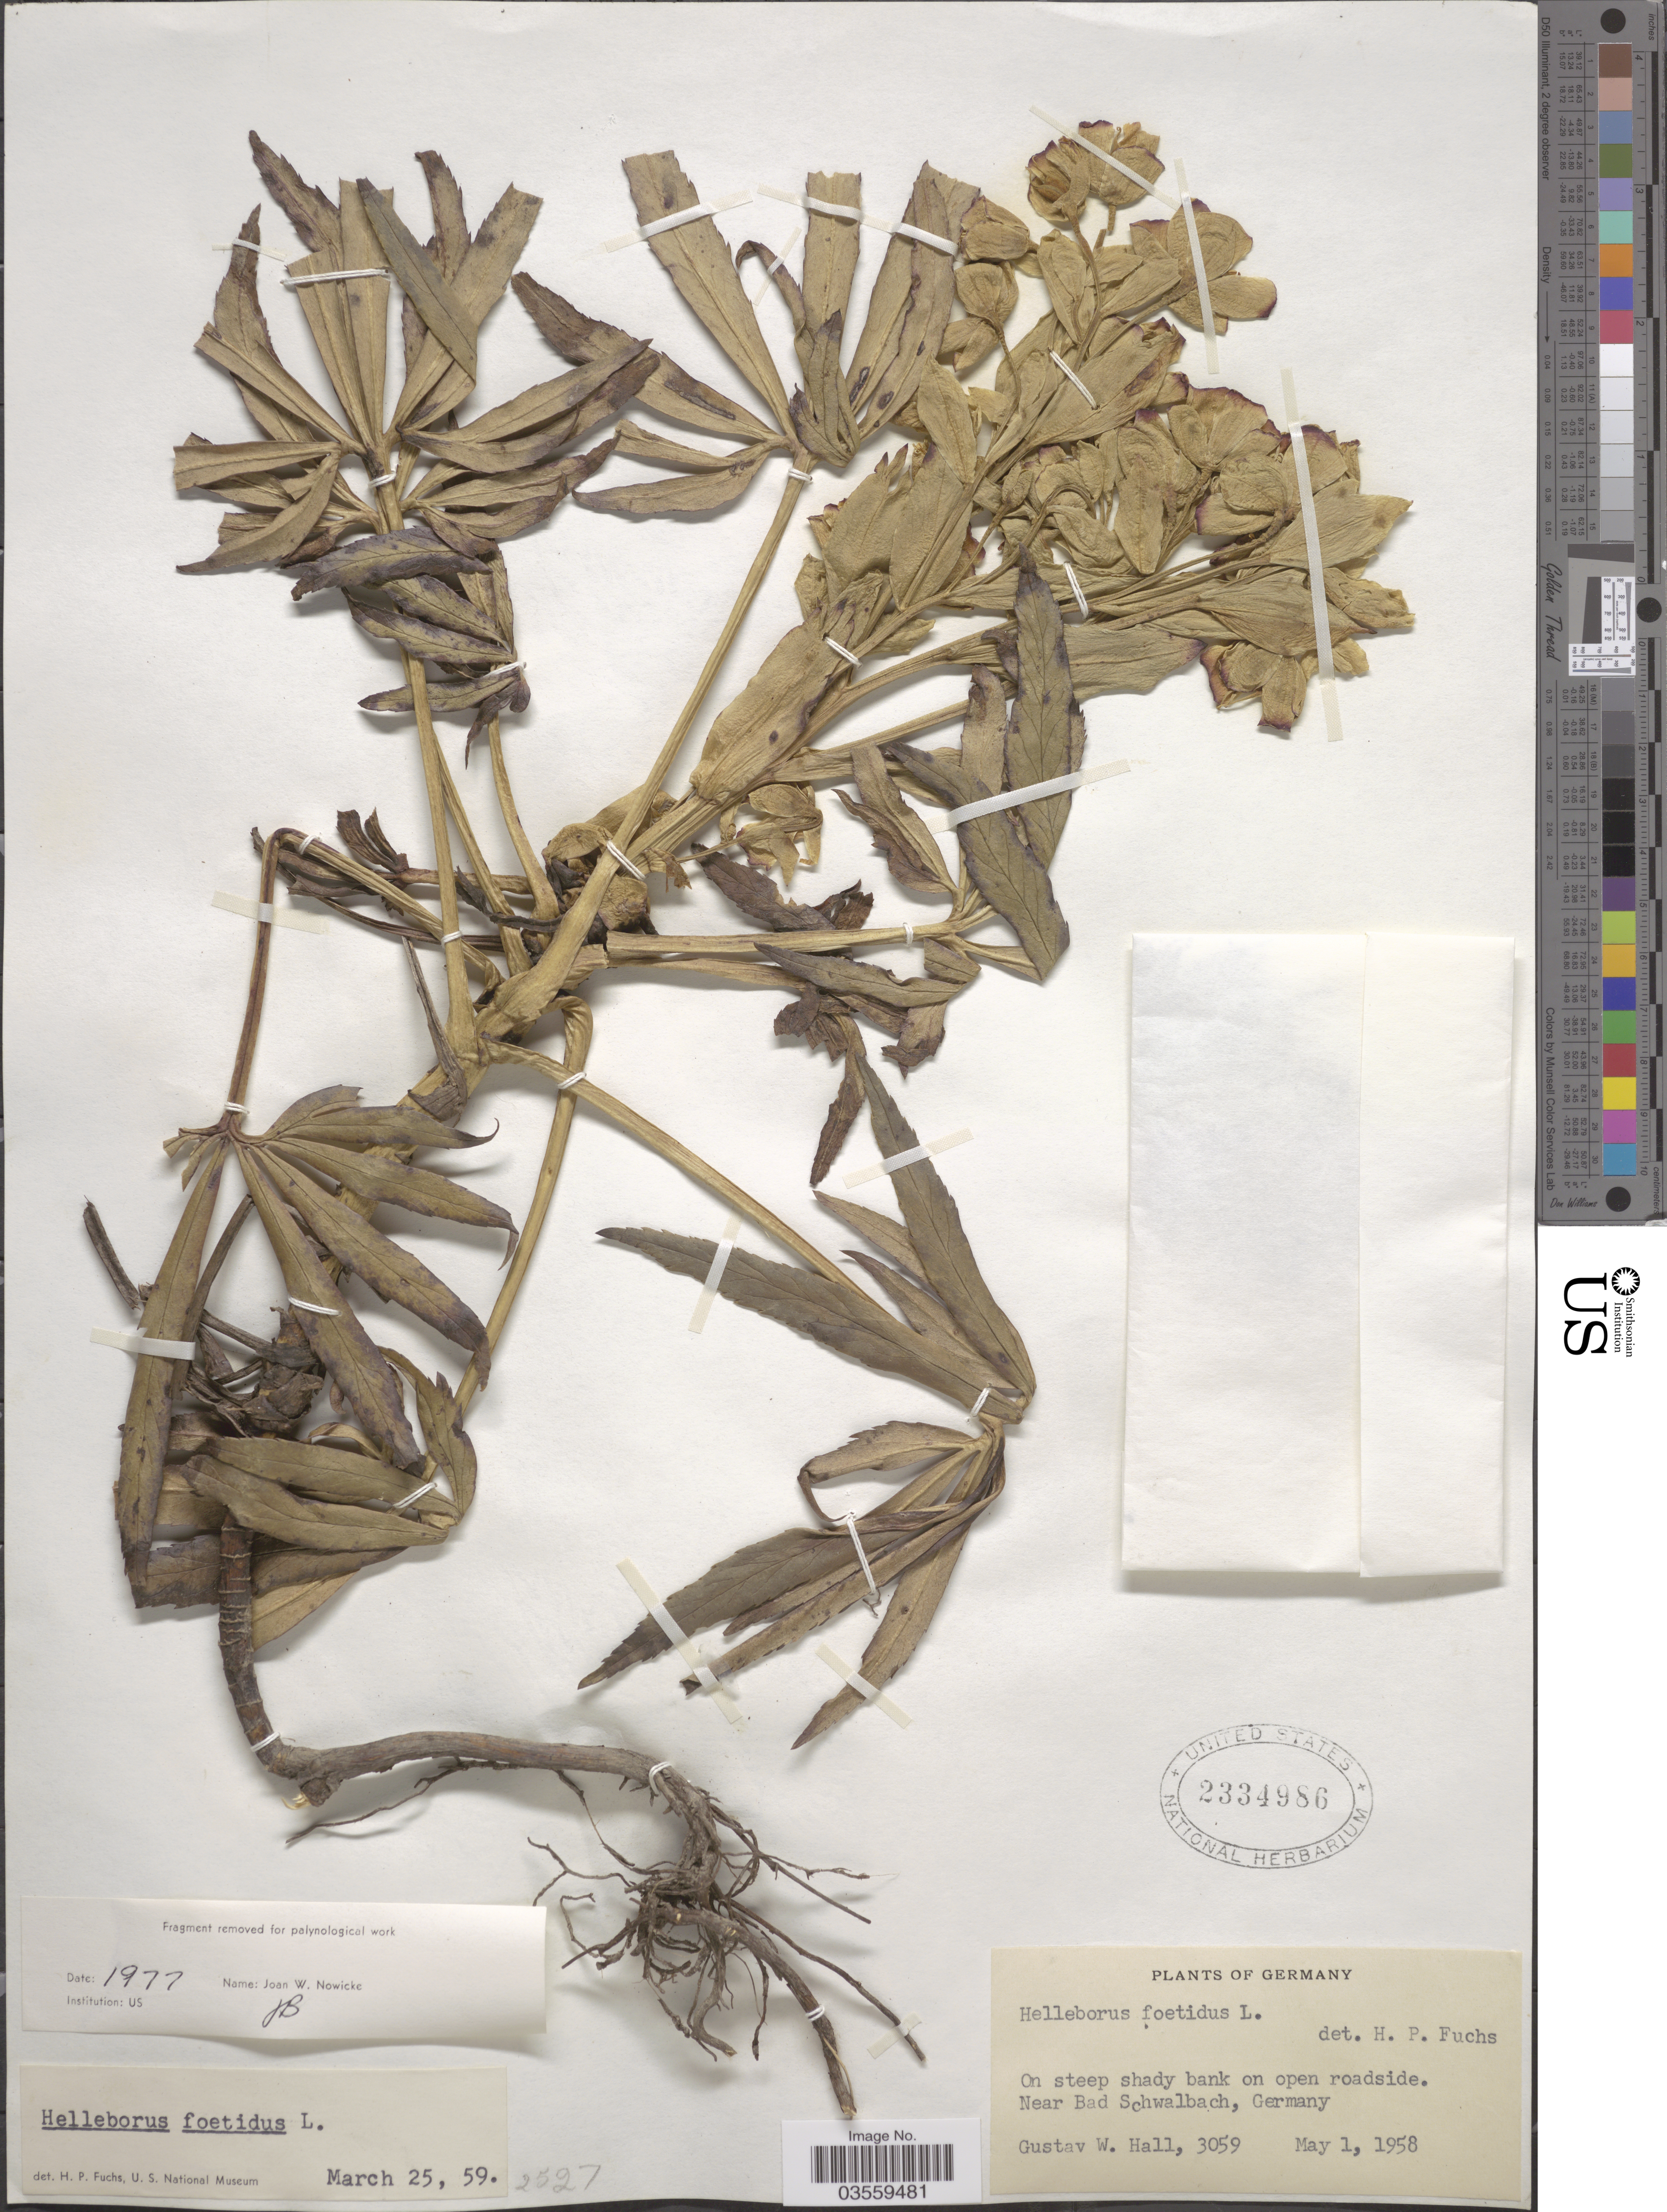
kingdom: Plantae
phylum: Tracheophyta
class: Magnoliopsida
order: Ranunculales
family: Ranunculaceae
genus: Helleborus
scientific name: Helleborus foetidus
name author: L.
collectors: G. Hall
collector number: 3059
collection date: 1958-05-01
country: Germany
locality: Near Bad Schwalbach.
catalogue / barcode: US 2334986